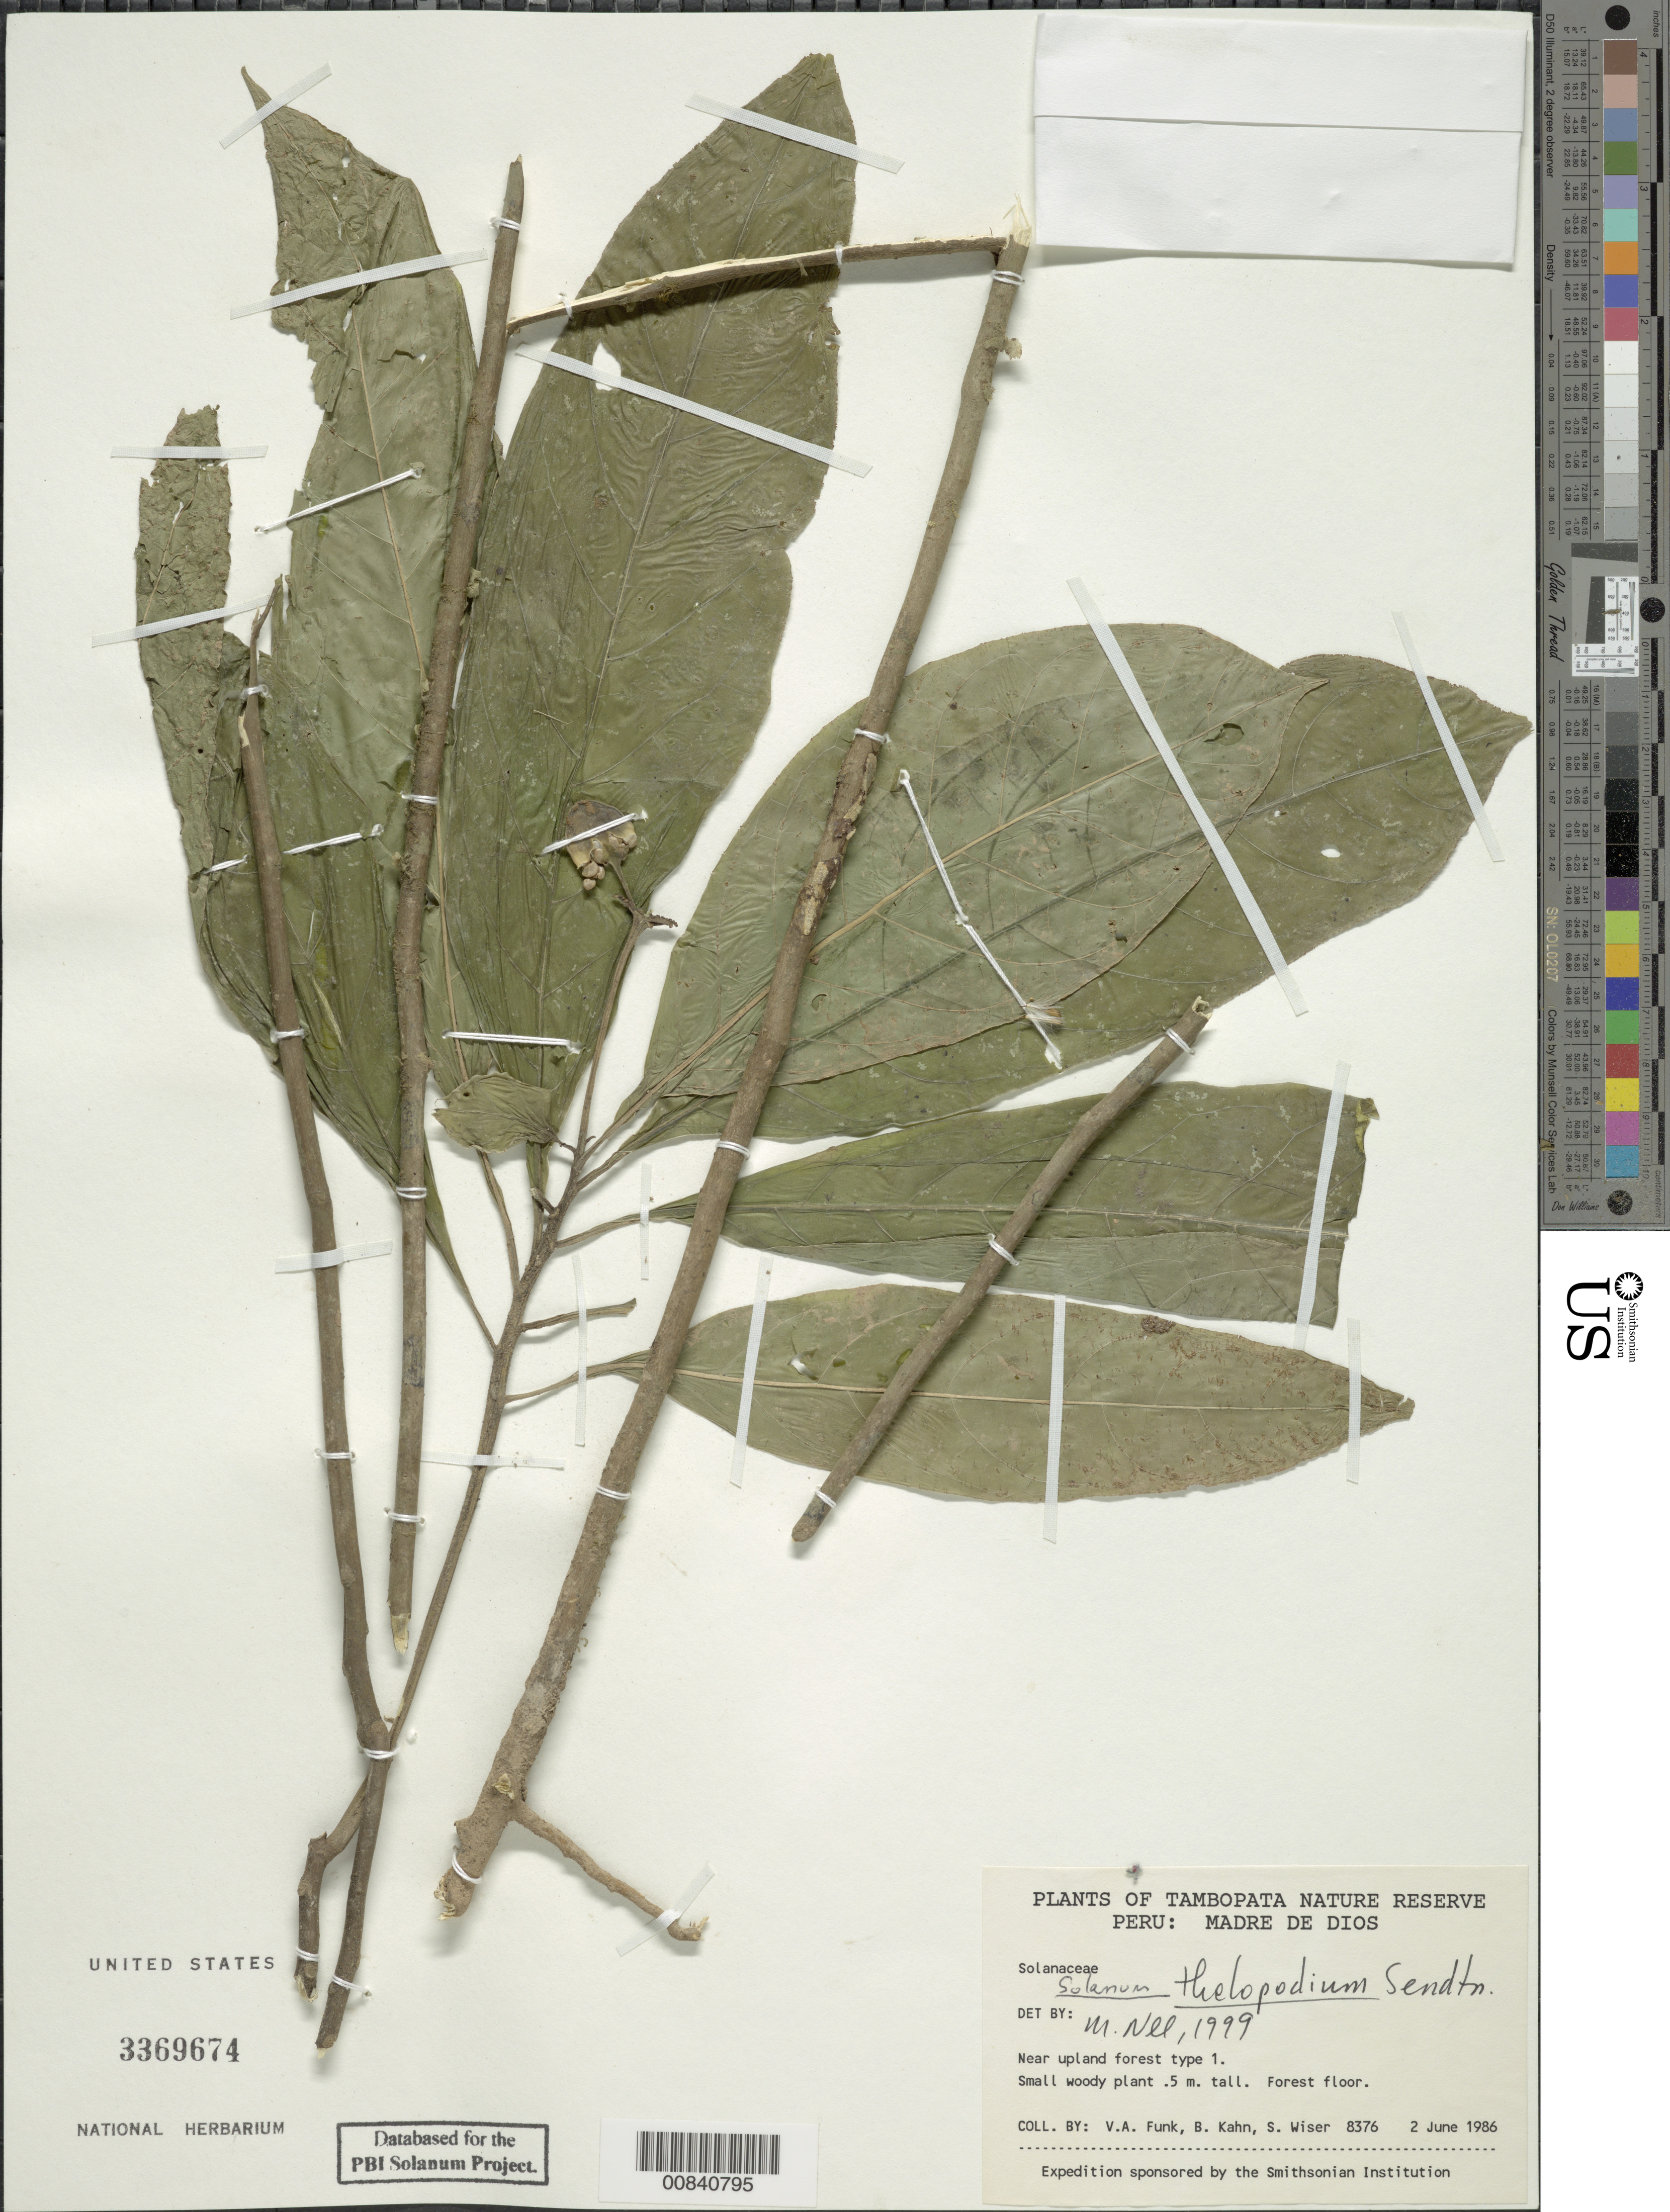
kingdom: Plantae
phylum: Tracheophyta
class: Magnoliopsida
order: Solanales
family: Solanaceae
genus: Solanum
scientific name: Solanum thelopodium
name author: Sendtn.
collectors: V. Funk, B. Kahn & S. Wiser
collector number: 8376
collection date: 1986-06-02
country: Peru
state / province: Madre de Dios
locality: Tambopata Nature Reserve.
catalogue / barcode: US 3369674